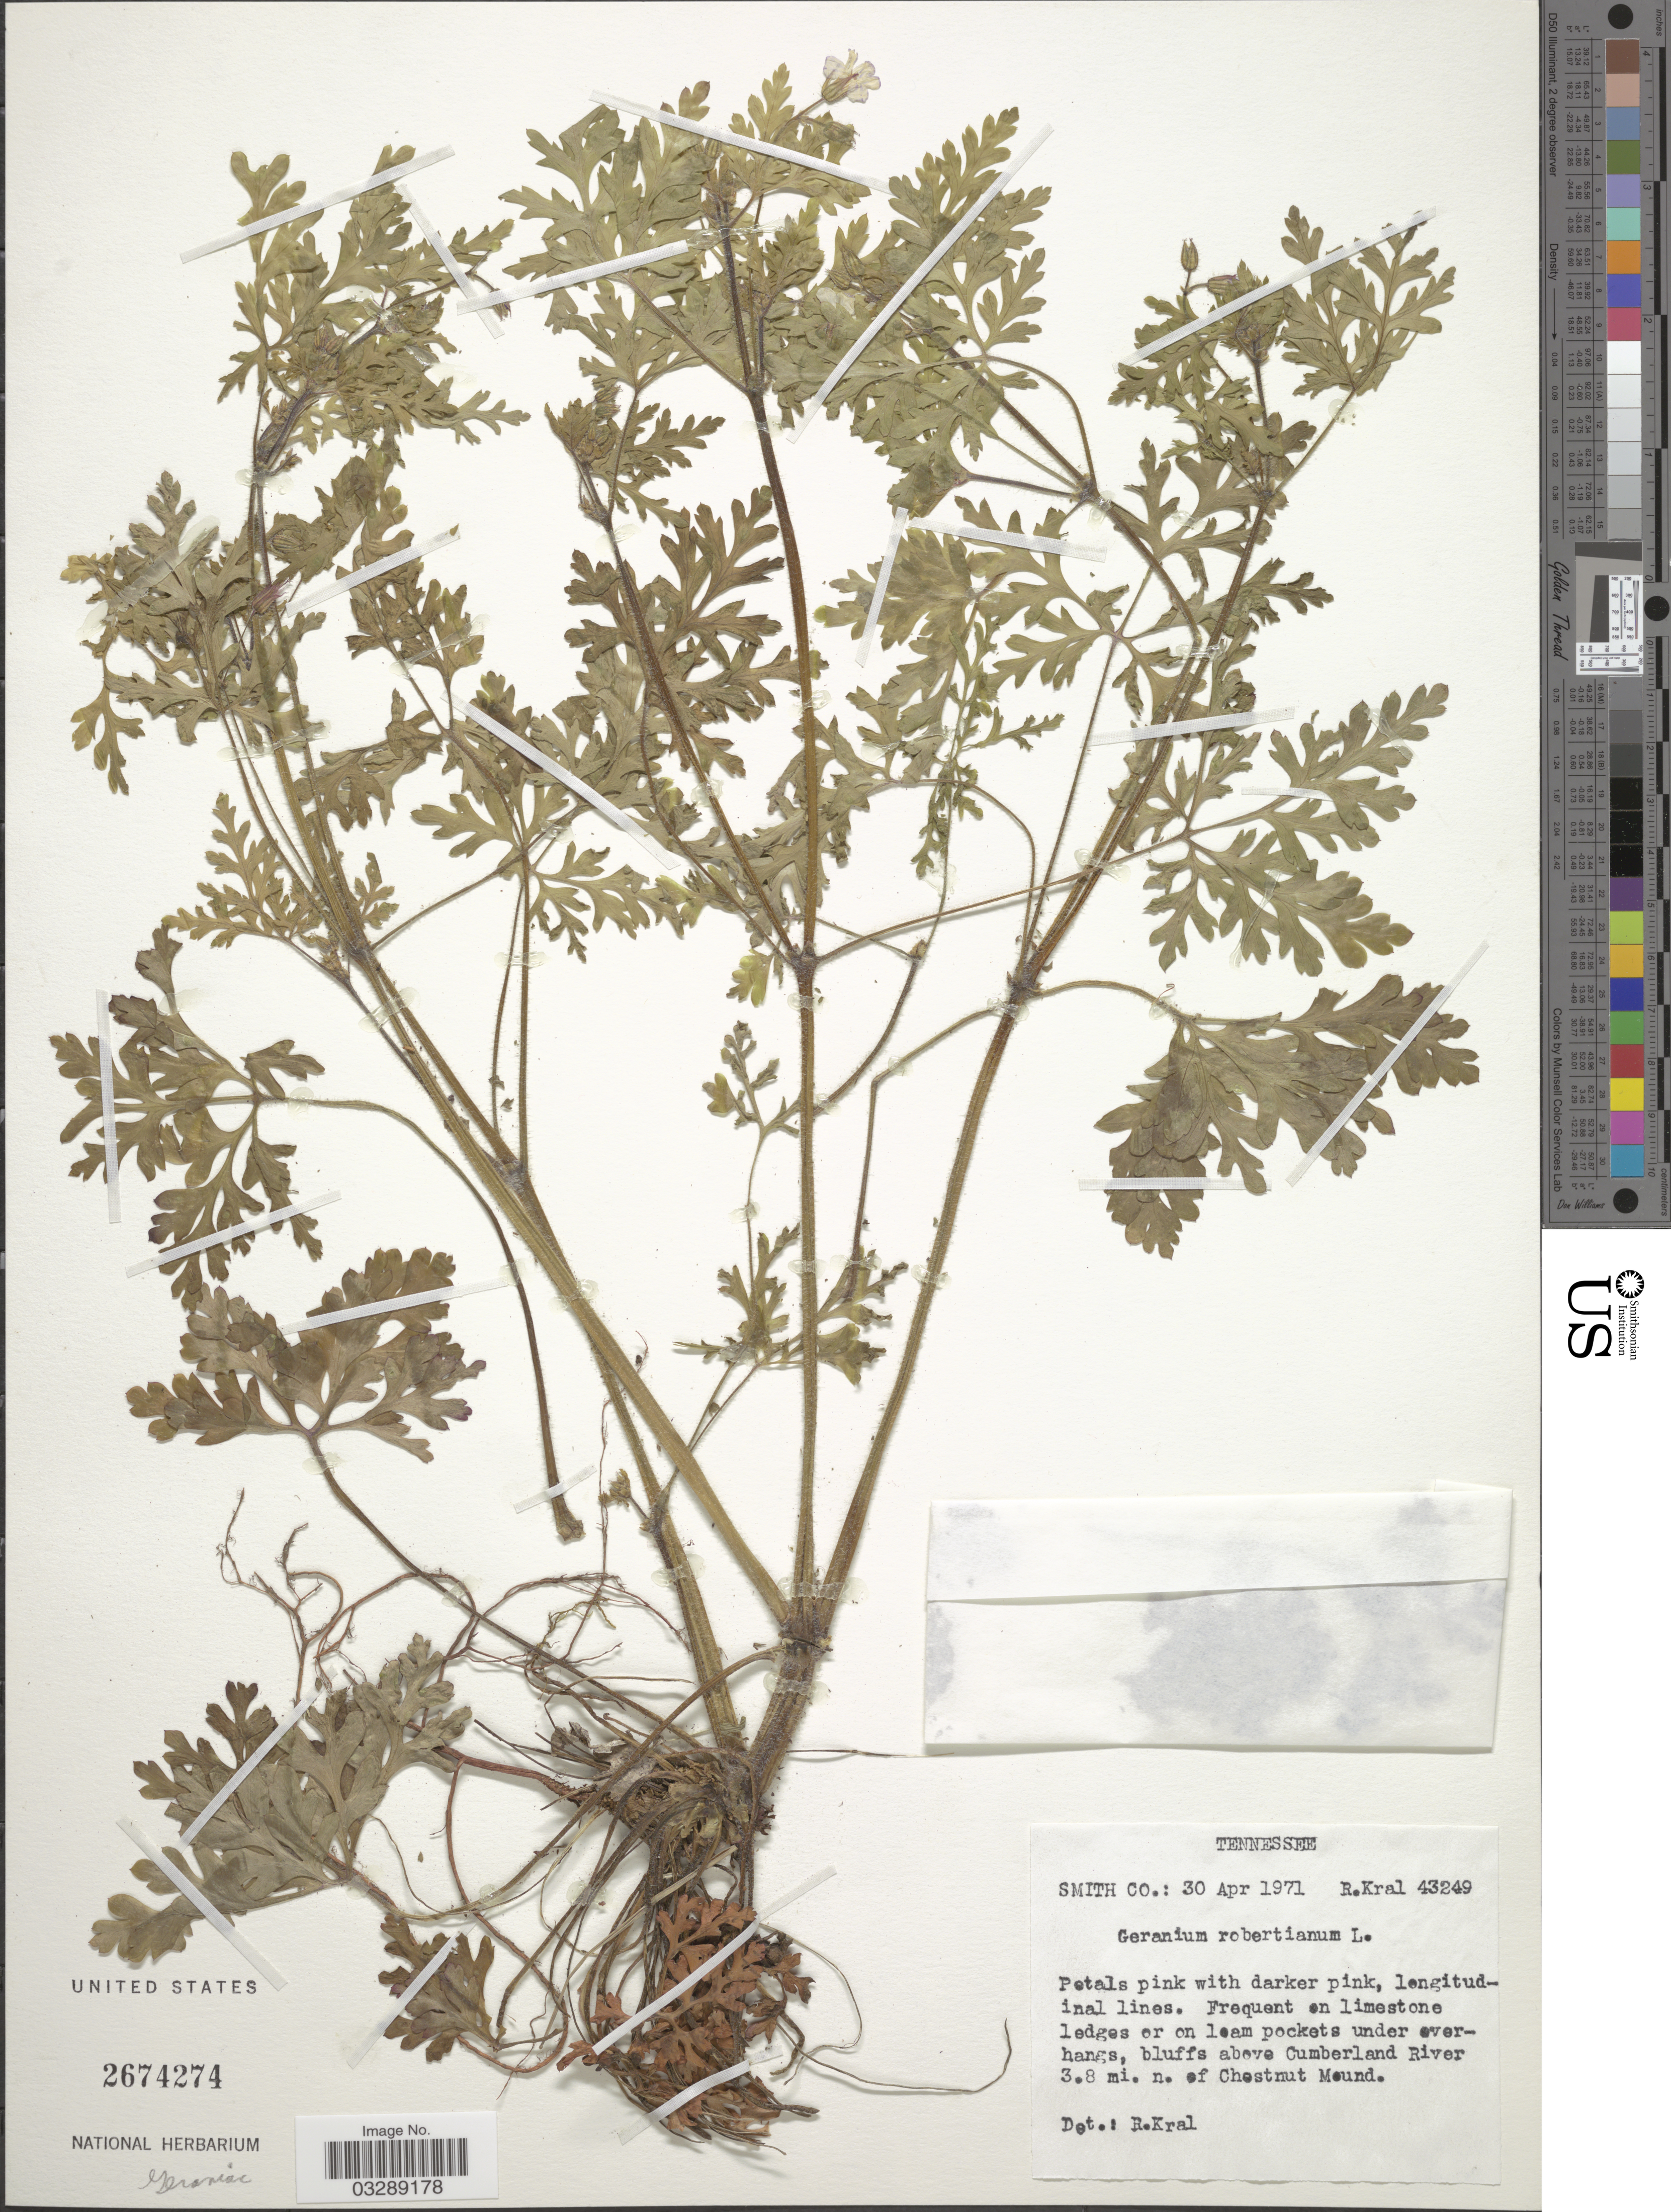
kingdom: Plantae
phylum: Tracheophyta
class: Magnoliopsida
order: Geraniales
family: Geraniaceae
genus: Geranium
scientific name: Geranium robertianum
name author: L.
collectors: R. Kral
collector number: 43249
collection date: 1971-04-30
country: United States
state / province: Tennessee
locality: Smith Co. Bluffs above Cumberland River 3.8 mi. n. of Chestnut Mound.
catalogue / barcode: US 2674274